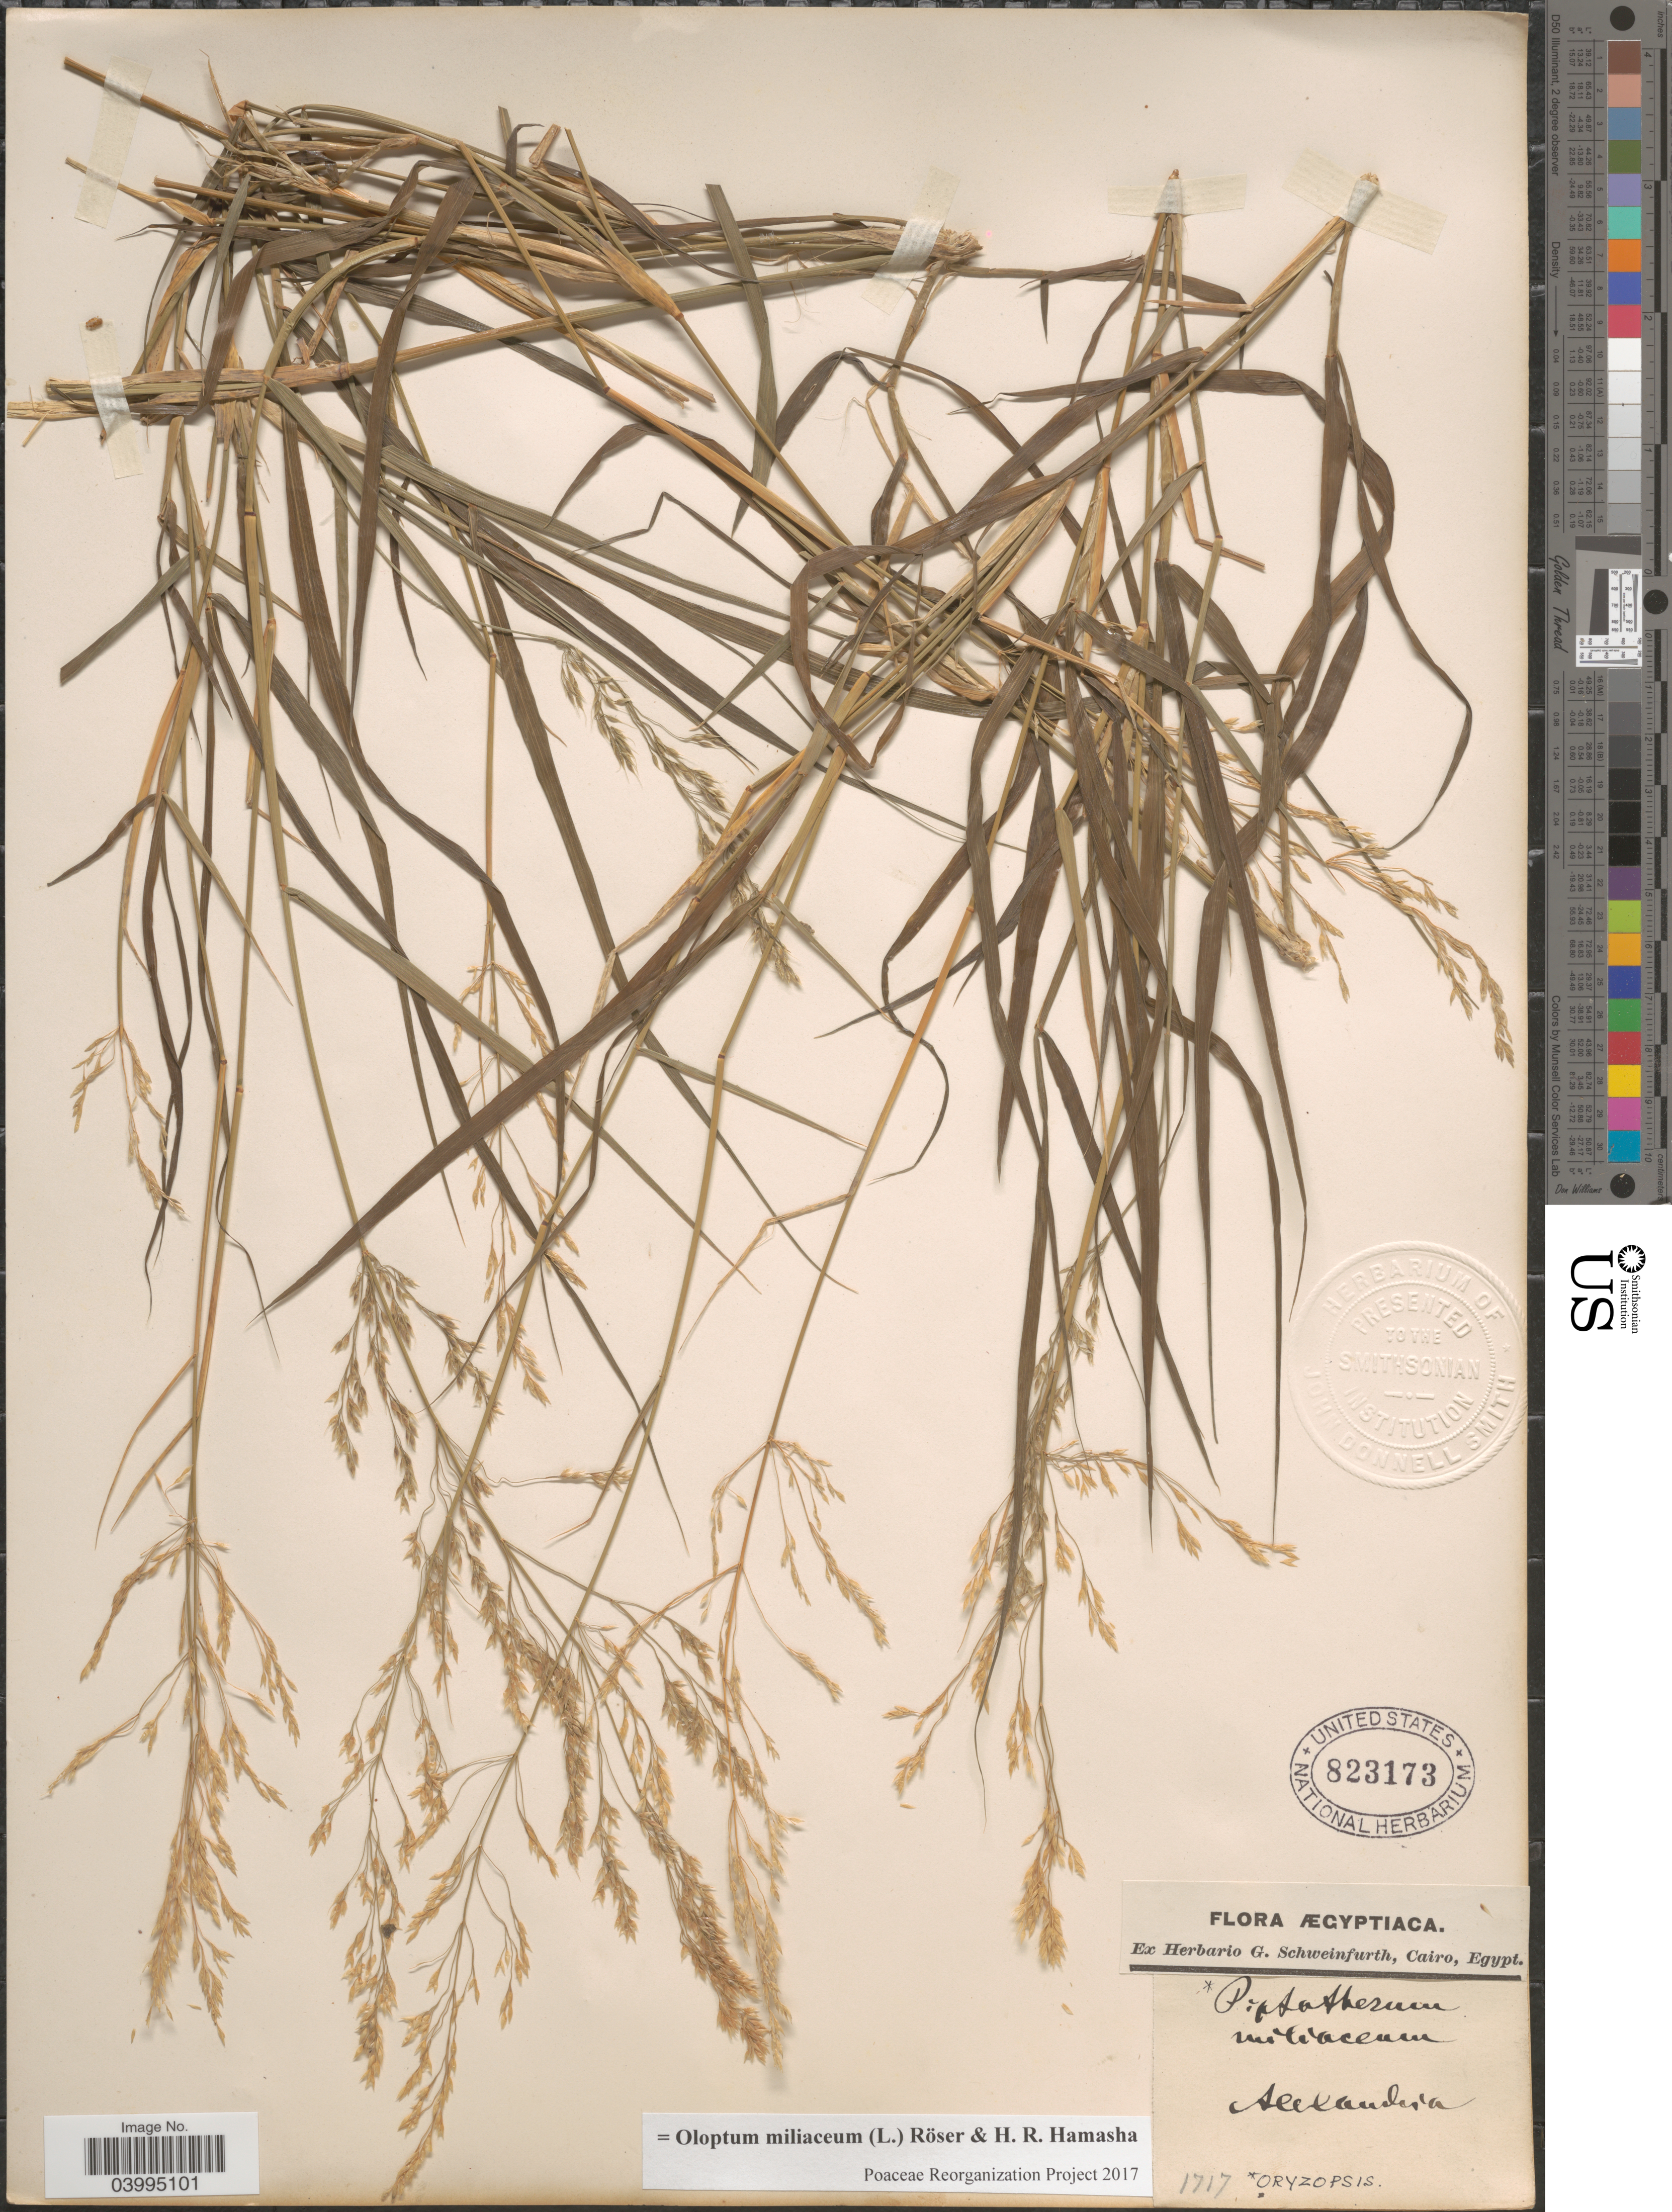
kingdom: Plantae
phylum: Tracheophyta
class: Liliopsida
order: Poales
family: Poaceae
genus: Oloptum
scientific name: Oloptum miliaceum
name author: Röser & H. R. Hamasha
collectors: ex herb. G. Schweinfurth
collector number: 1717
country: Egypt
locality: Alexandria.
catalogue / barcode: US 823173